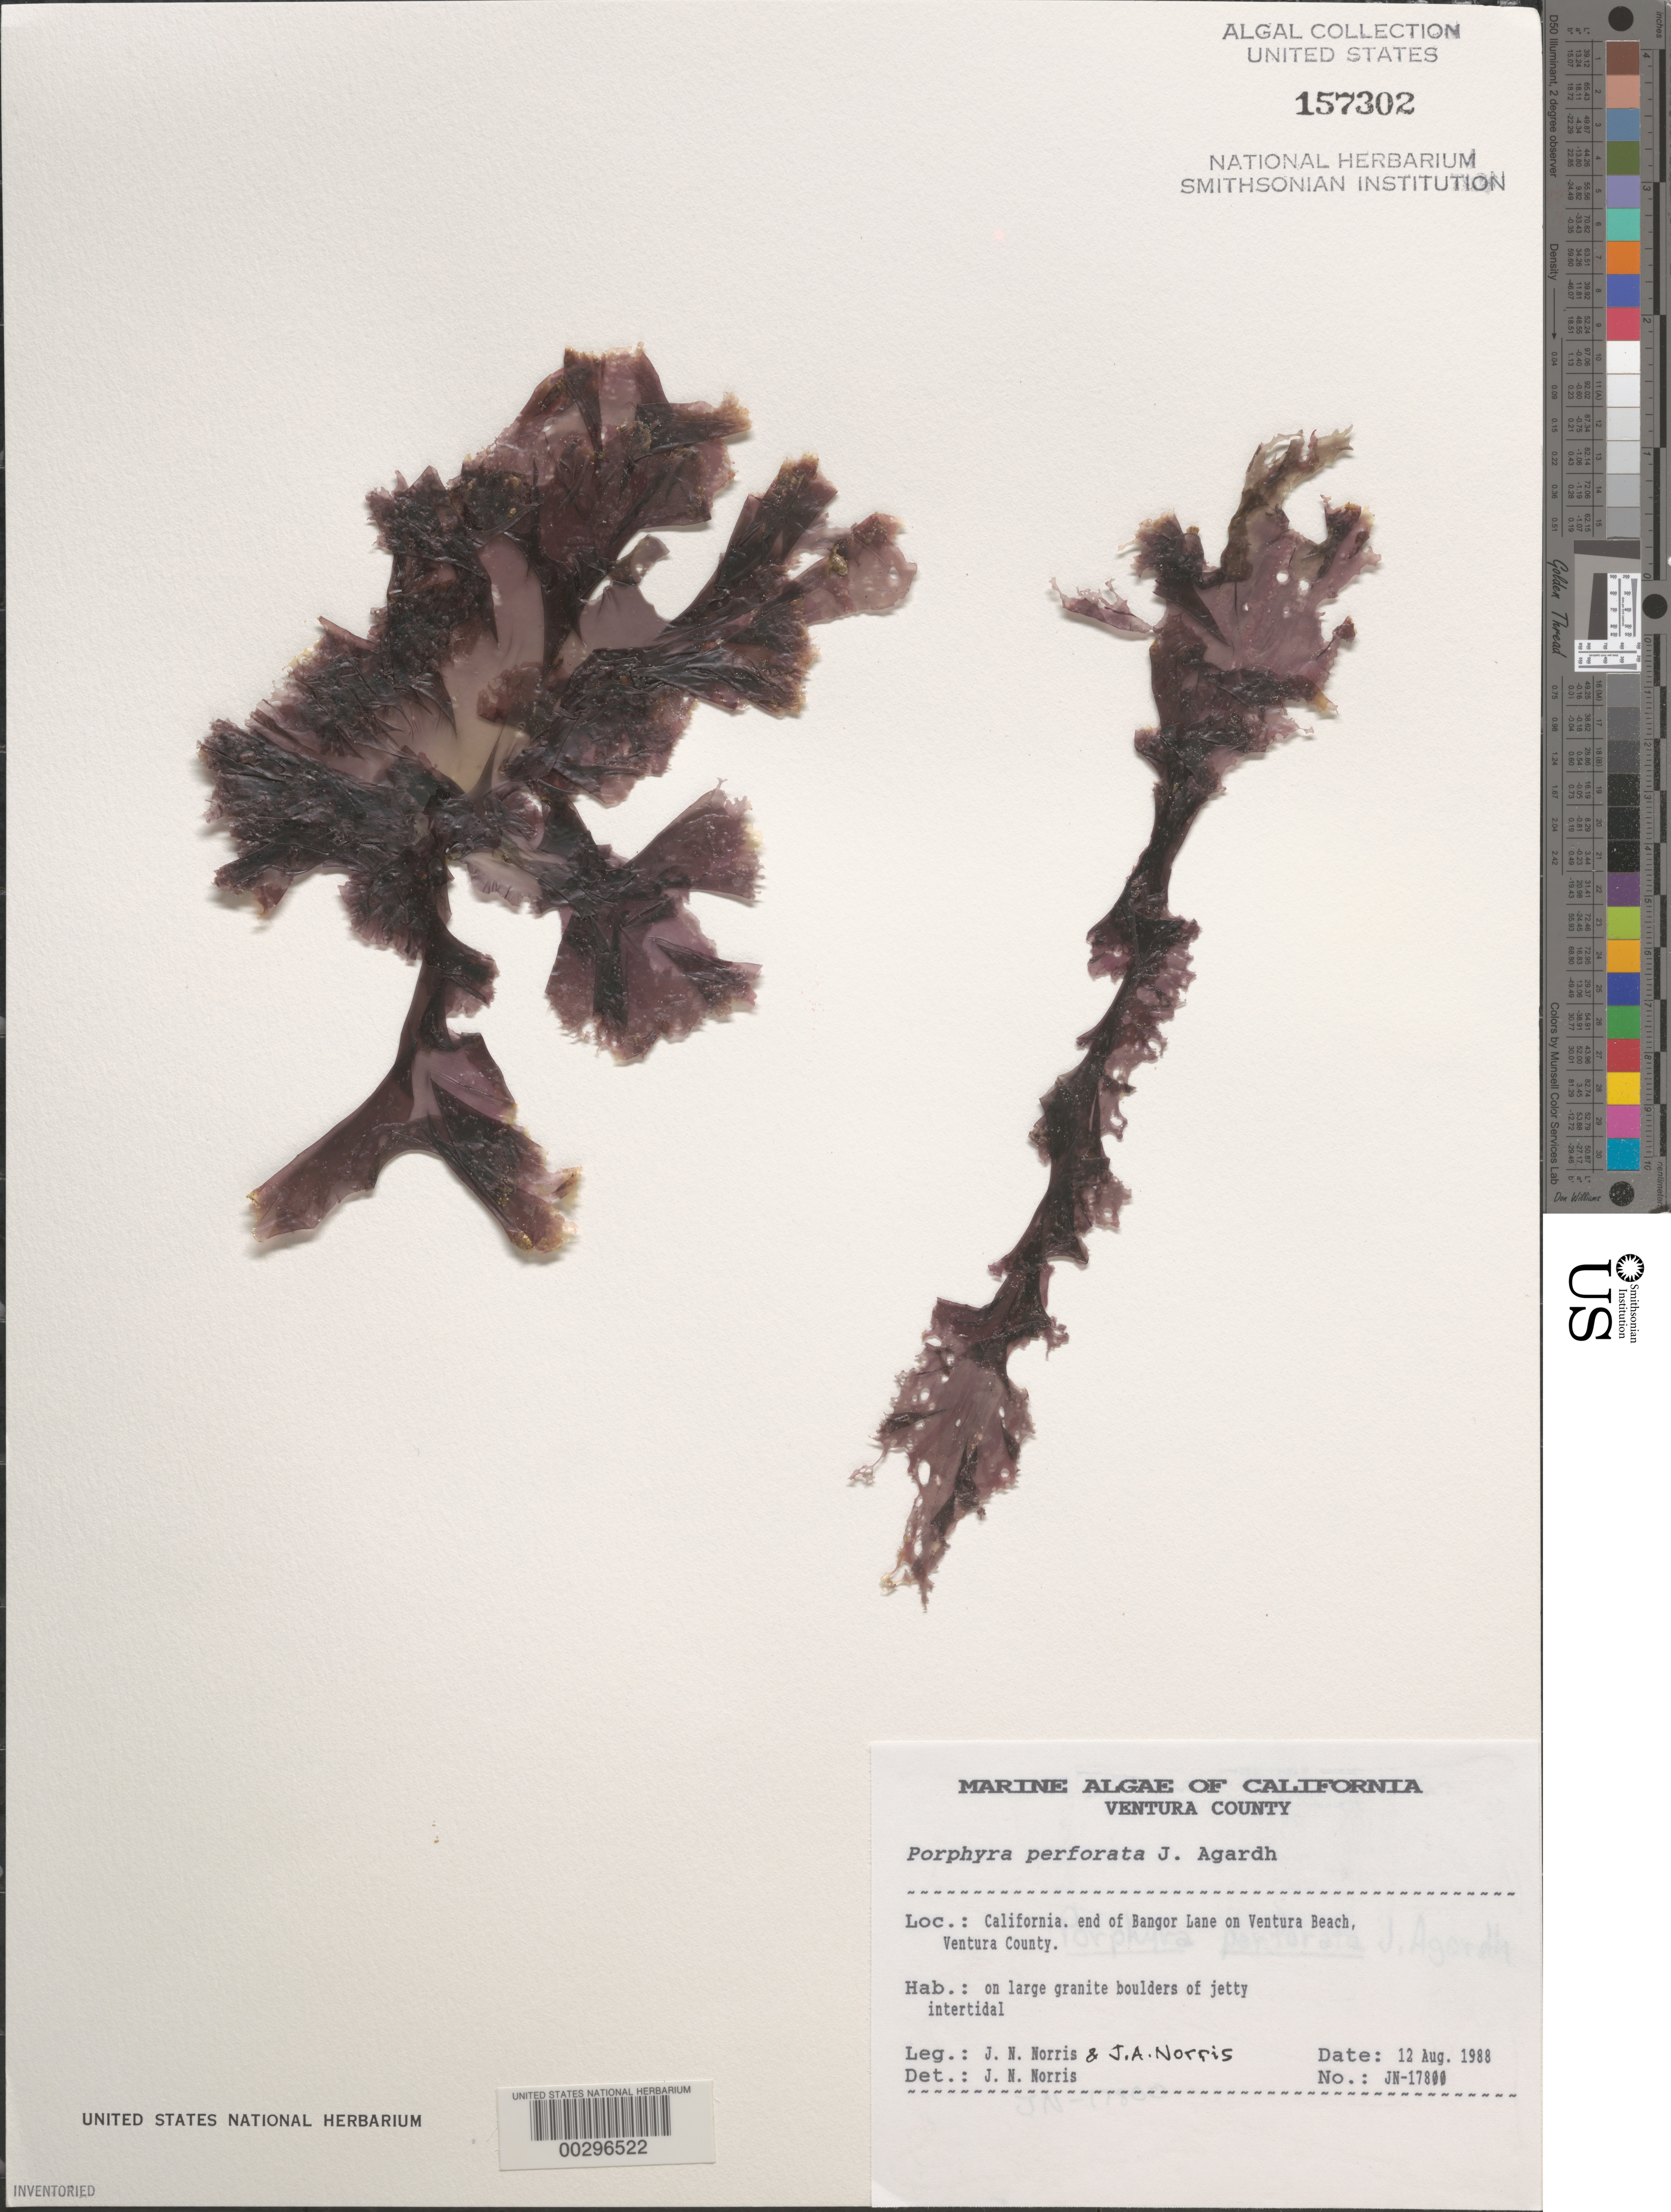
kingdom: Plantae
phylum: Rhodophyta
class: Bangiophyceae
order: Bangiales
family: Bangiaceae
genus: Pyropia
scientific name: Pyropia perforata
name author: (J. Agardh) S.C. Lindstrom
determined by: Algae name updating Project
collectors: J. N. Norris & J. A. Norris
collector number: JN-17800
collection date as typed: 12 Aug 1988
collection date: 1988-08-12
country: United States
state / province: California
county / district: Ventura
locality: Ventura Beach, end of Bangor Lane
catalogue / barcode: US 157302